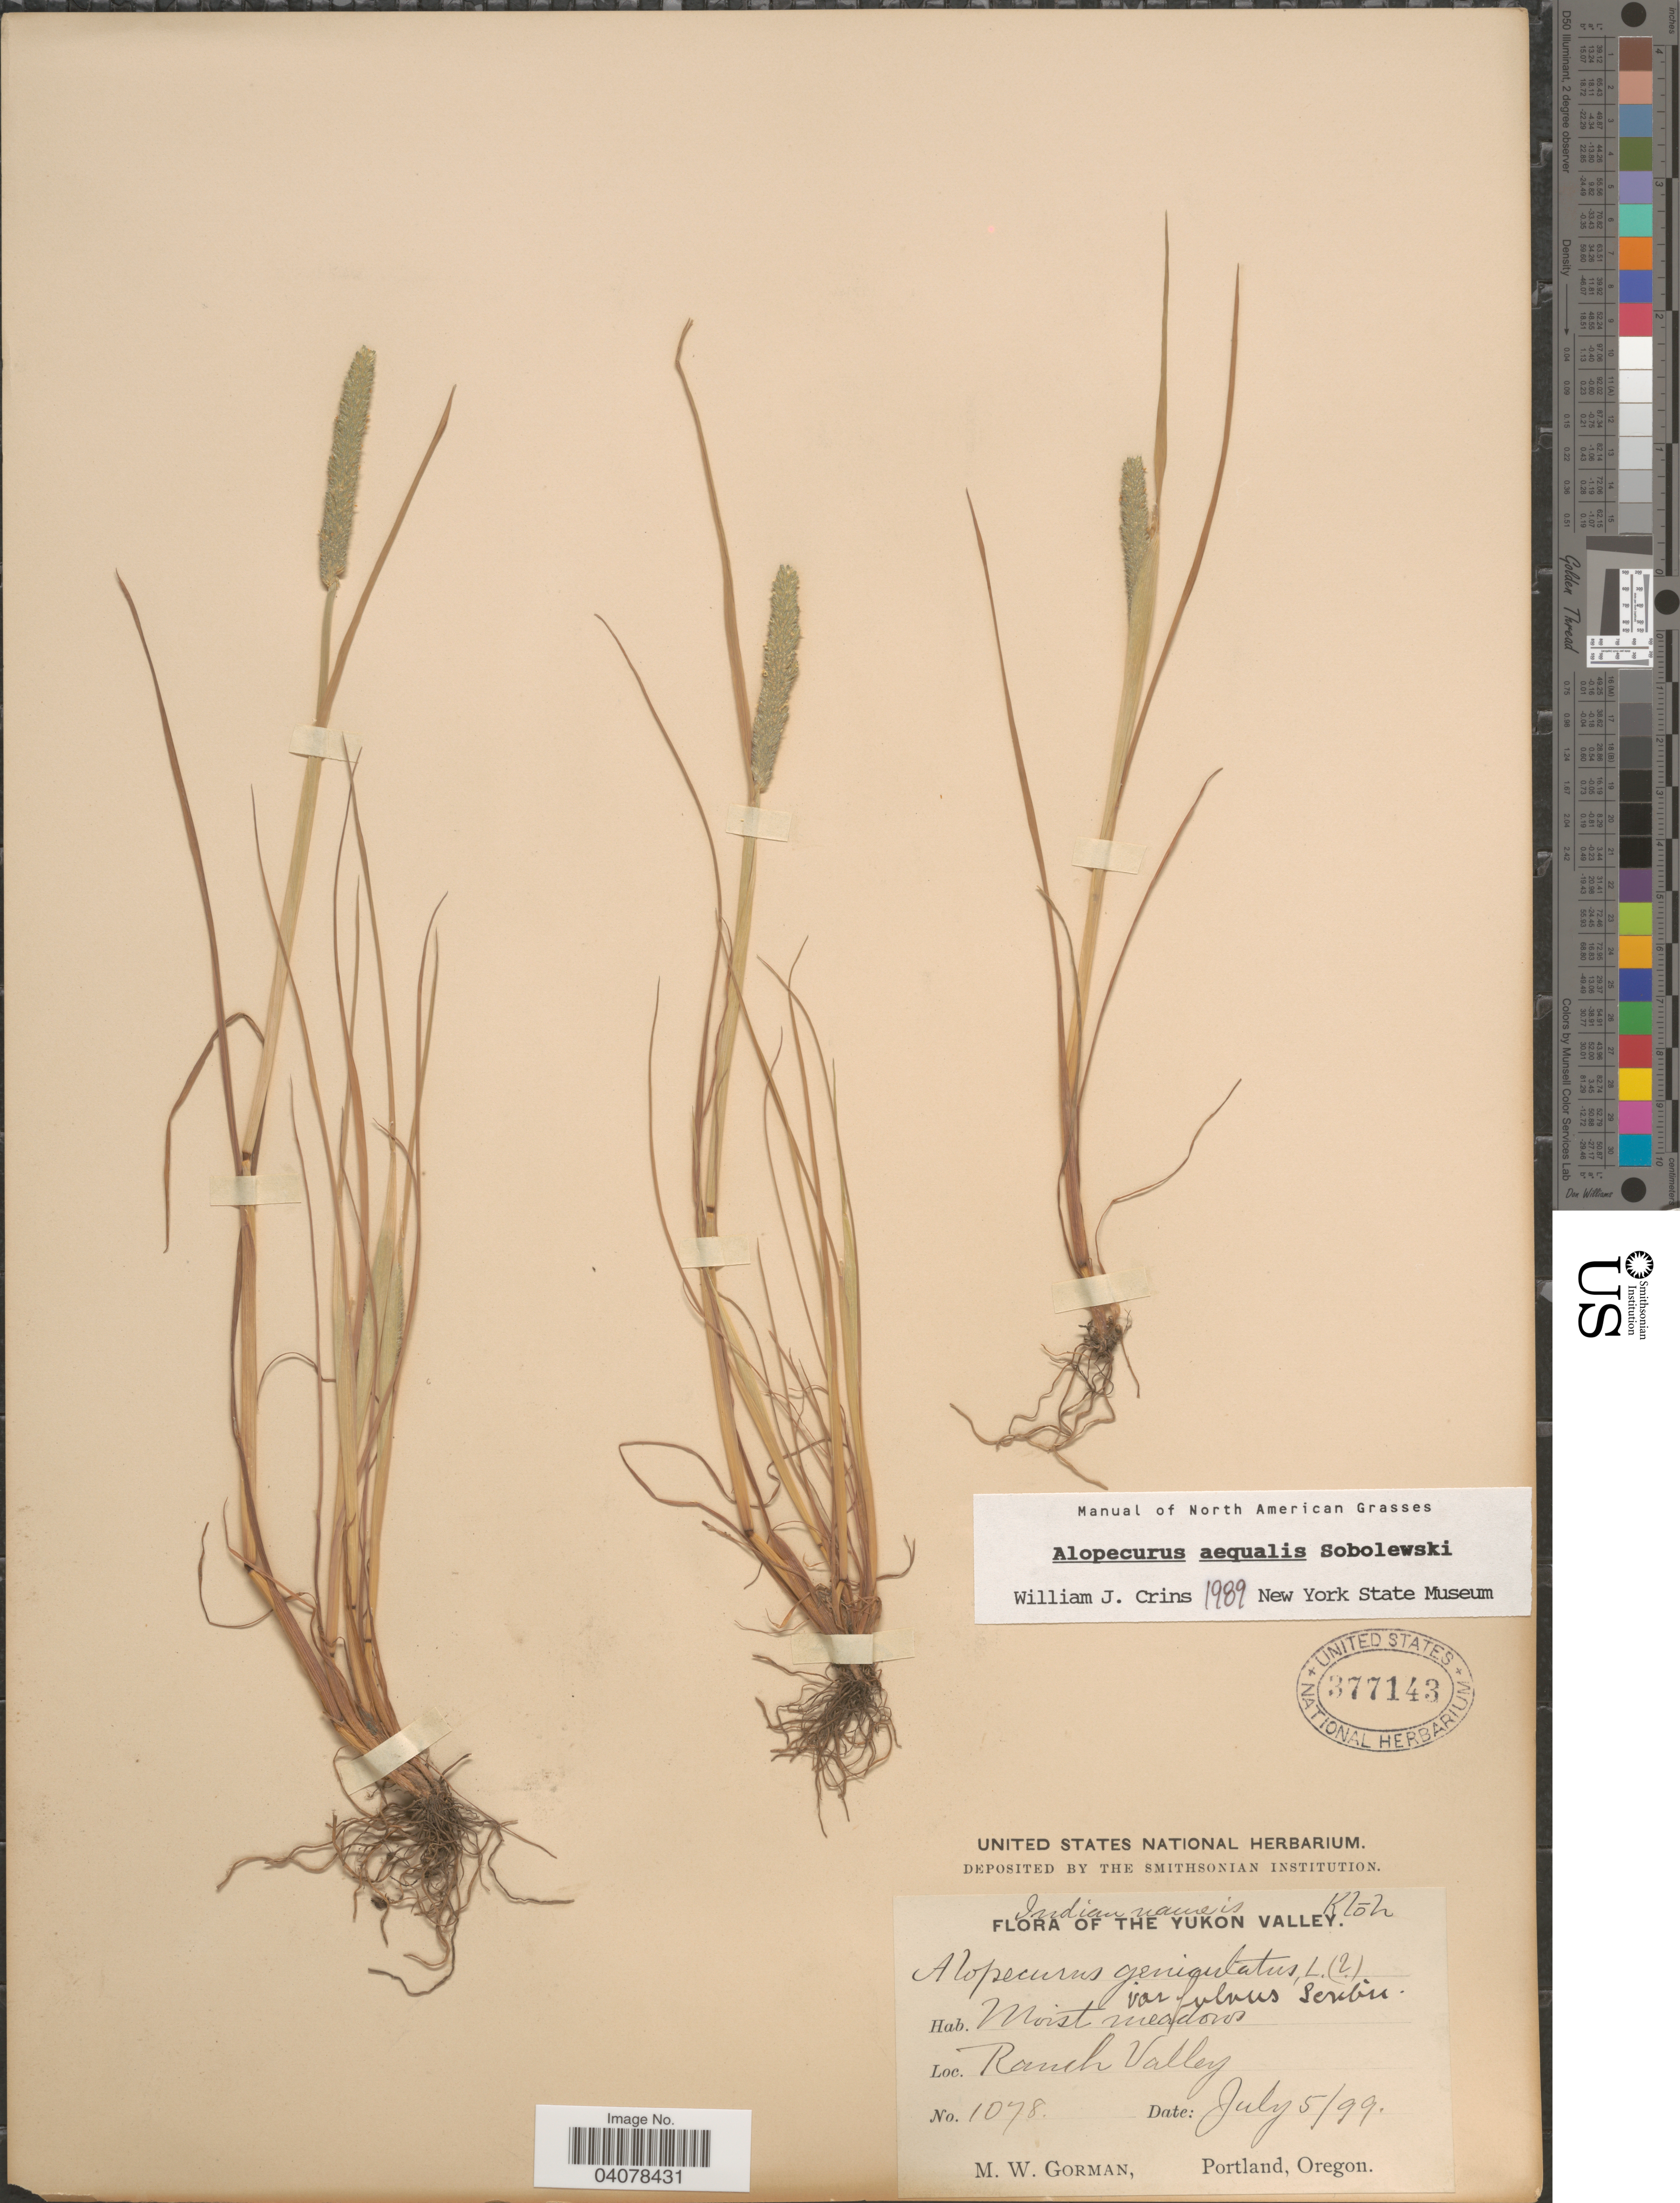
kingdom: Plantae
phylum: Tracheophyta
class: Liliopsida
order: Poales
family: Poaceae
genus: Alopecurus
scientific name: Alopecurus aequalis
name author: Sobol.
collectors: M. W. Gorman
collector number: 1078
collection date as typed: Transcribed d/m/y: 5/7/99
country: Canada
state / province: Yukon Territory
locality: The Yukon Valley. Ranch Valley.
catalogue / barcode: US 377143